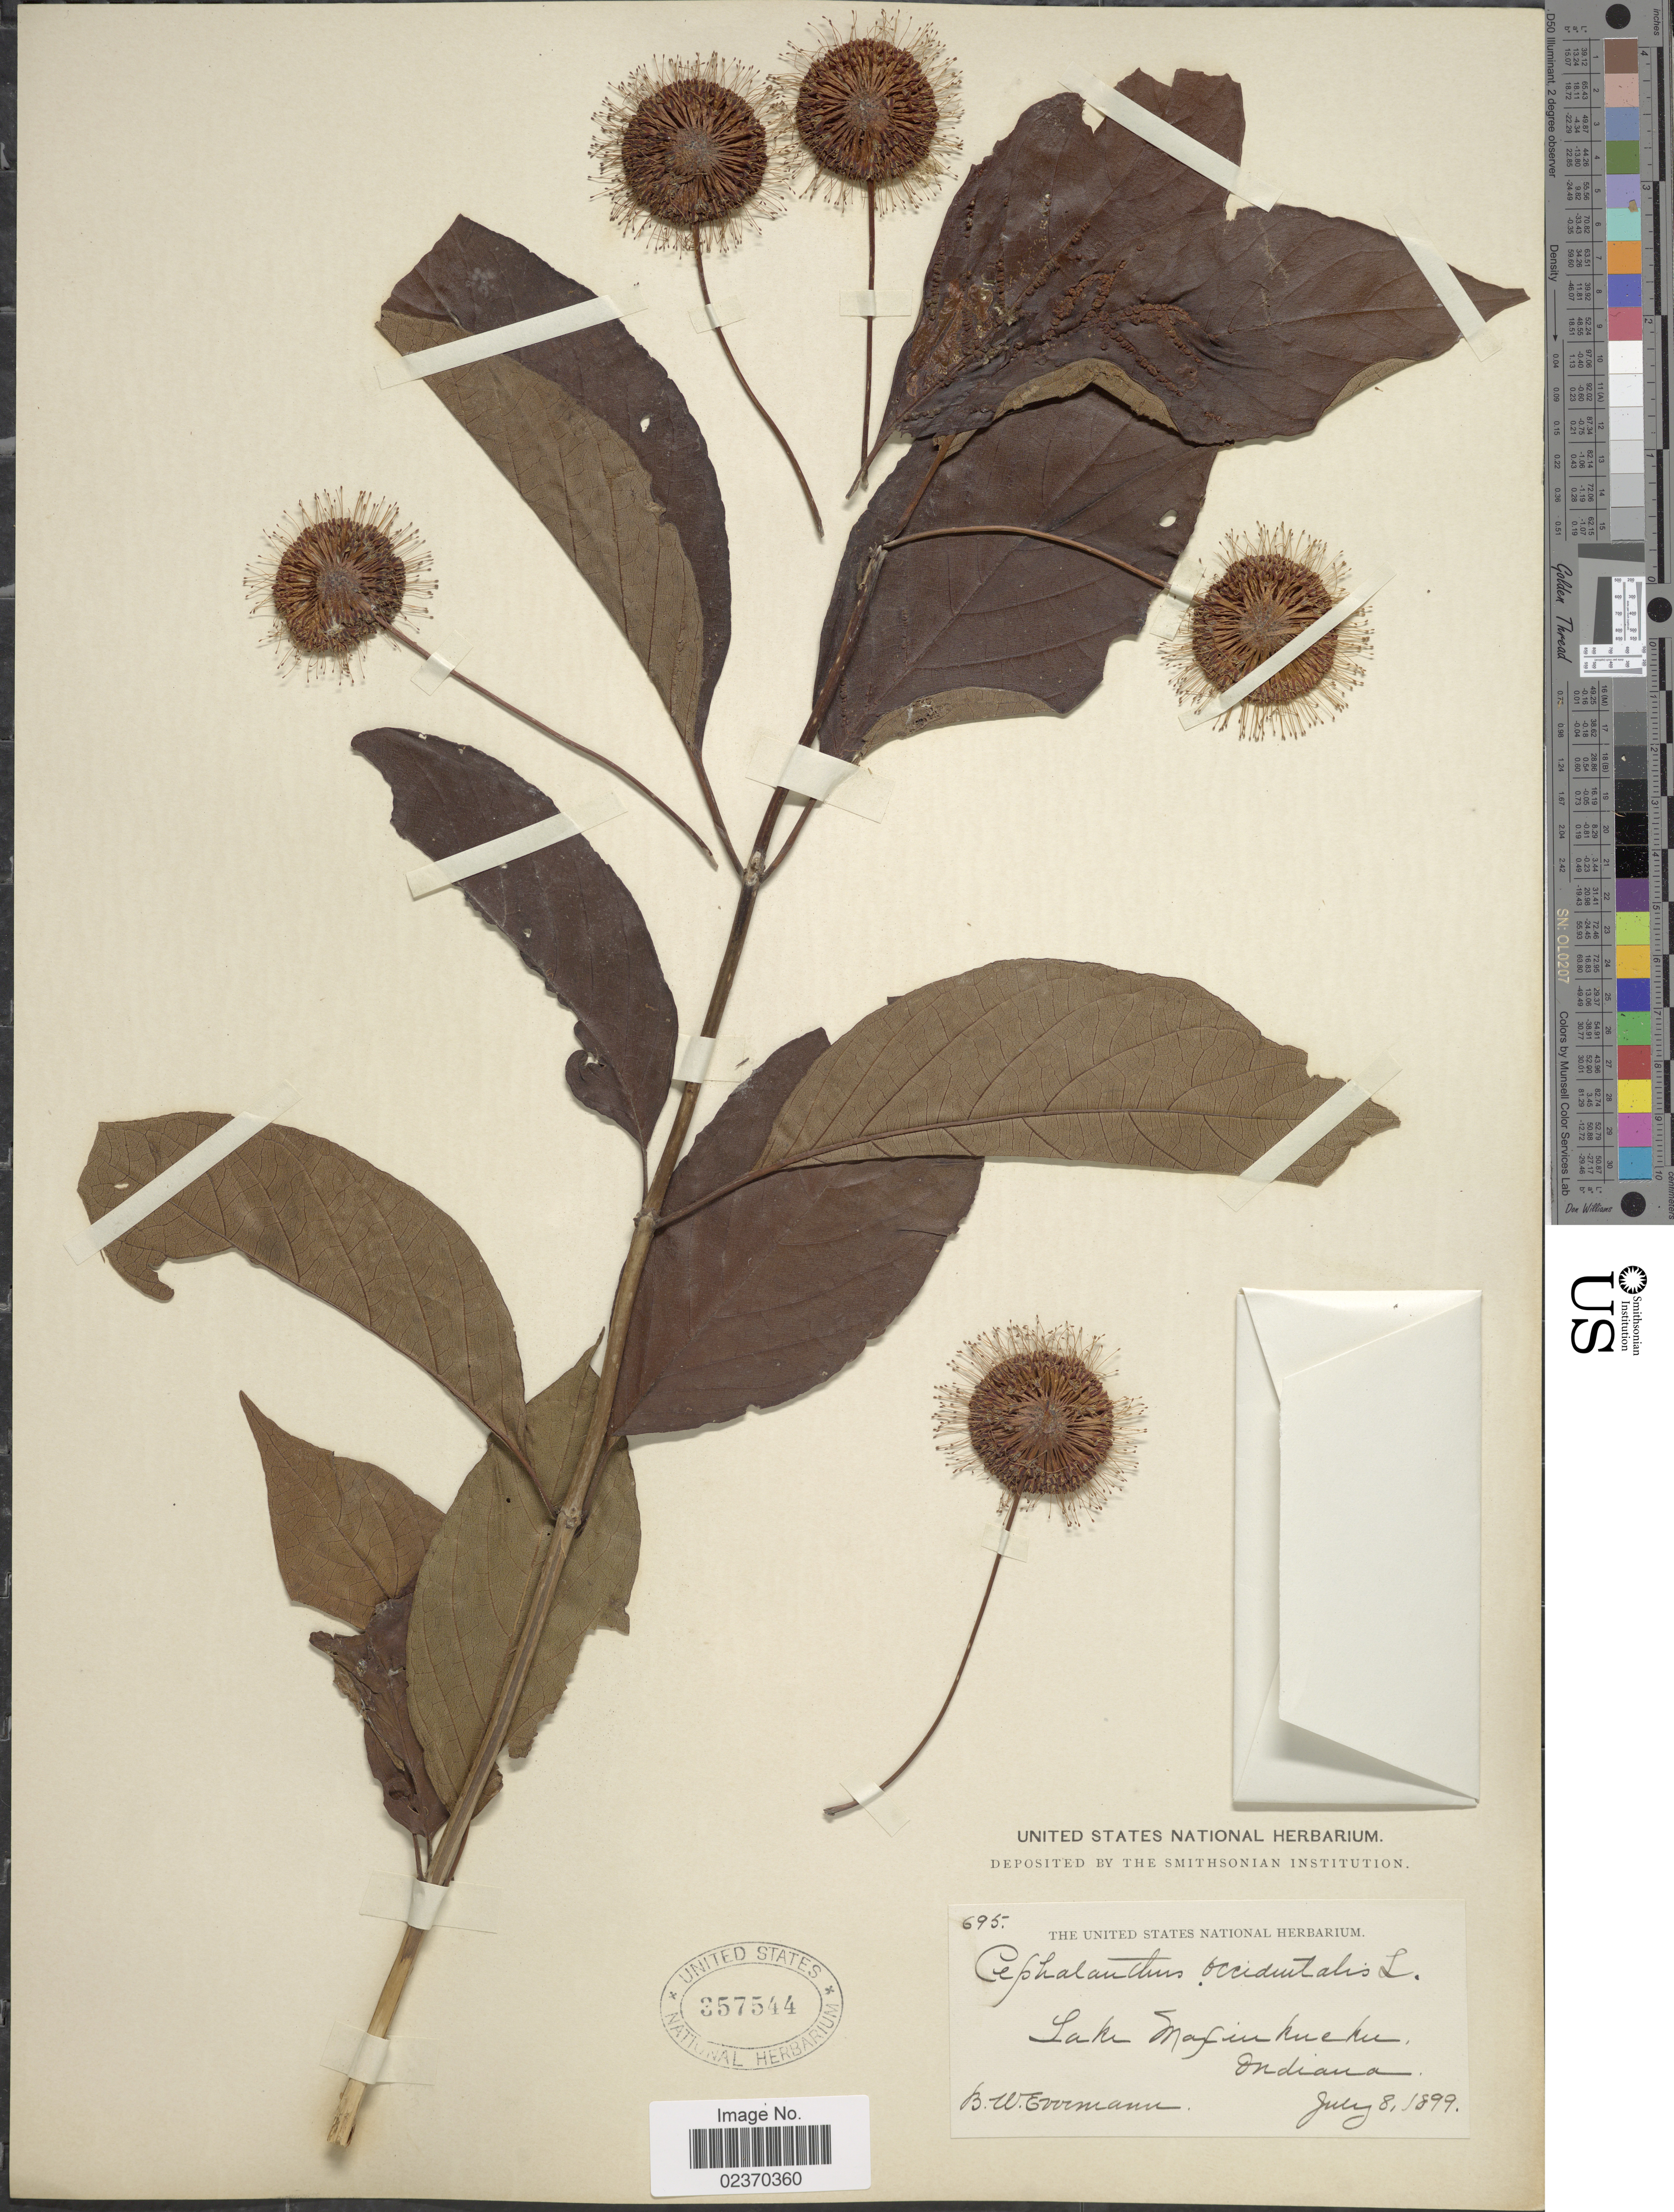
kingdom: Plantae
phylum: Tracheophyta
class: Magnoliopsida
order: Gentianales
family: Rubiaceae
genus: Cephalanthus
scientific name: Cephalanthus occidentalis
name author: L.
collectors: B. W. Evermann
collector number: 695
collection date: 1899-07-08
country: United States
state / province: Indiana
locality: Lake Maxinkuckee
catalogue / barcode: US 357544